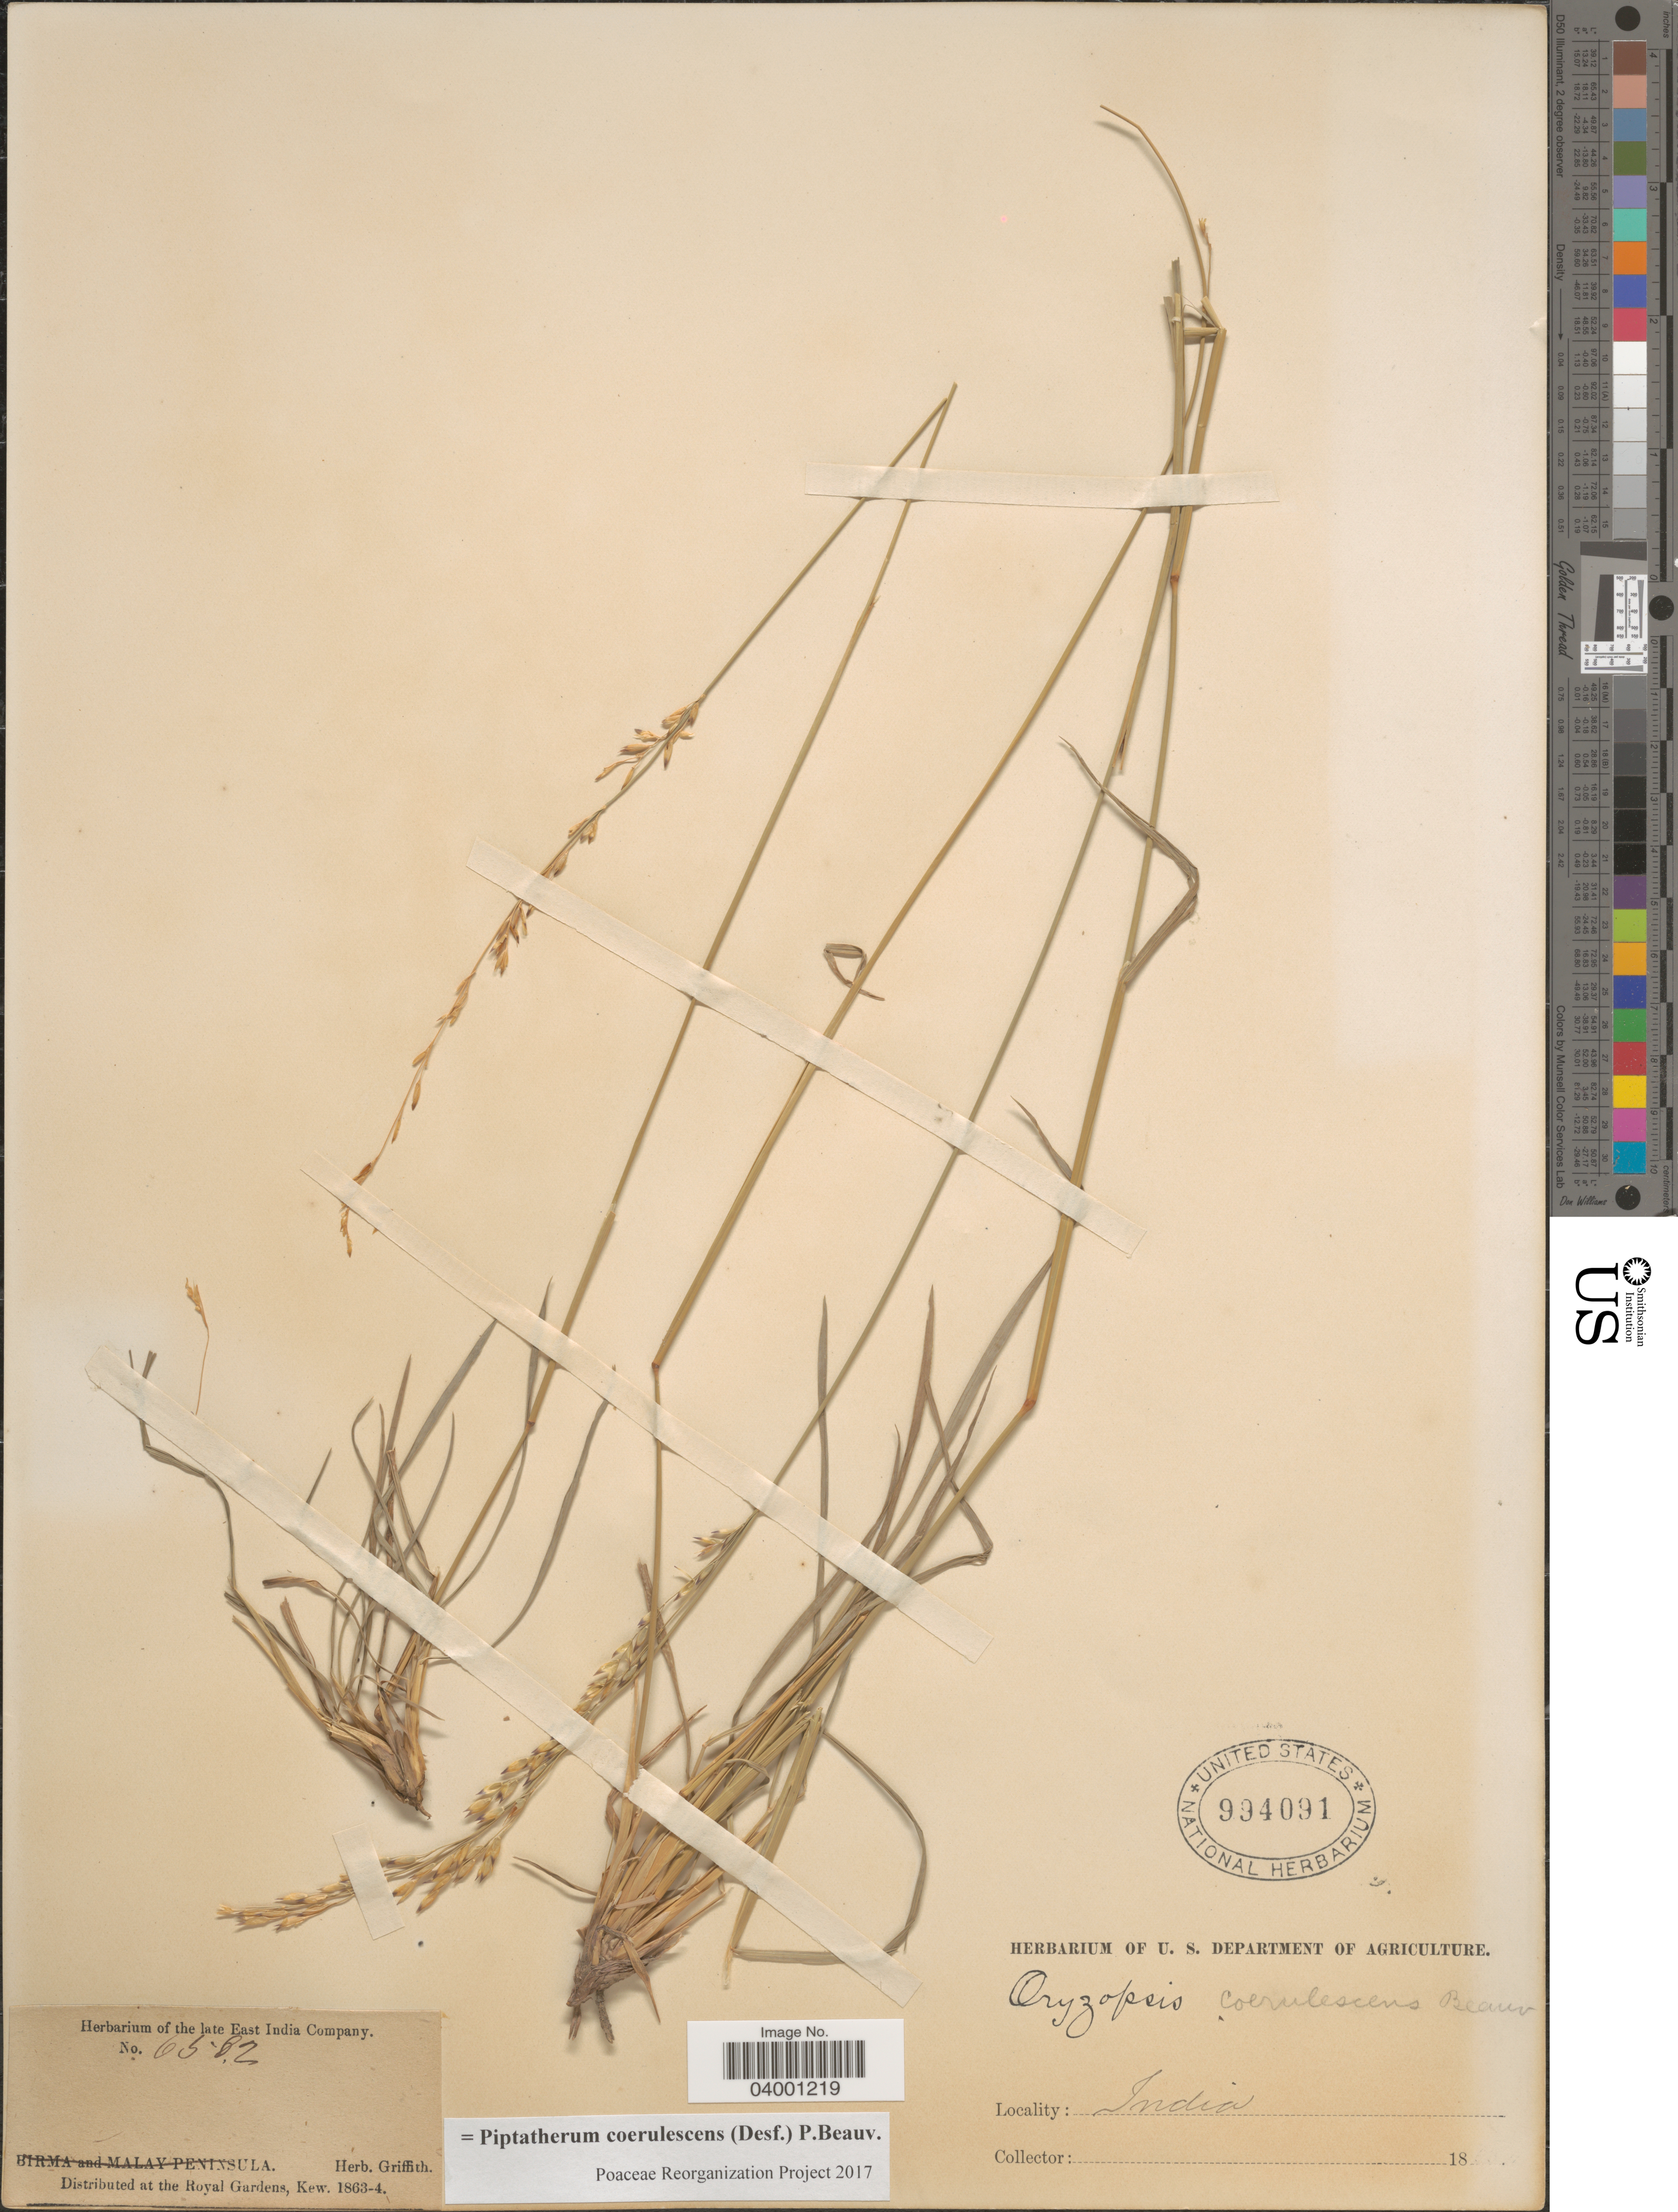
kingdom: Plantae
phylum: Tracheophyta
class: Liliopsida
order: Poales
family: Poaceae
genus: Piptatherum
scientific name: Piptatherum coerulescens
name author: (Desf.) P. Beauv.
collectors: ex herb. Griffith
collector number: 6582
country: India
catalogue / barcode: US 994091